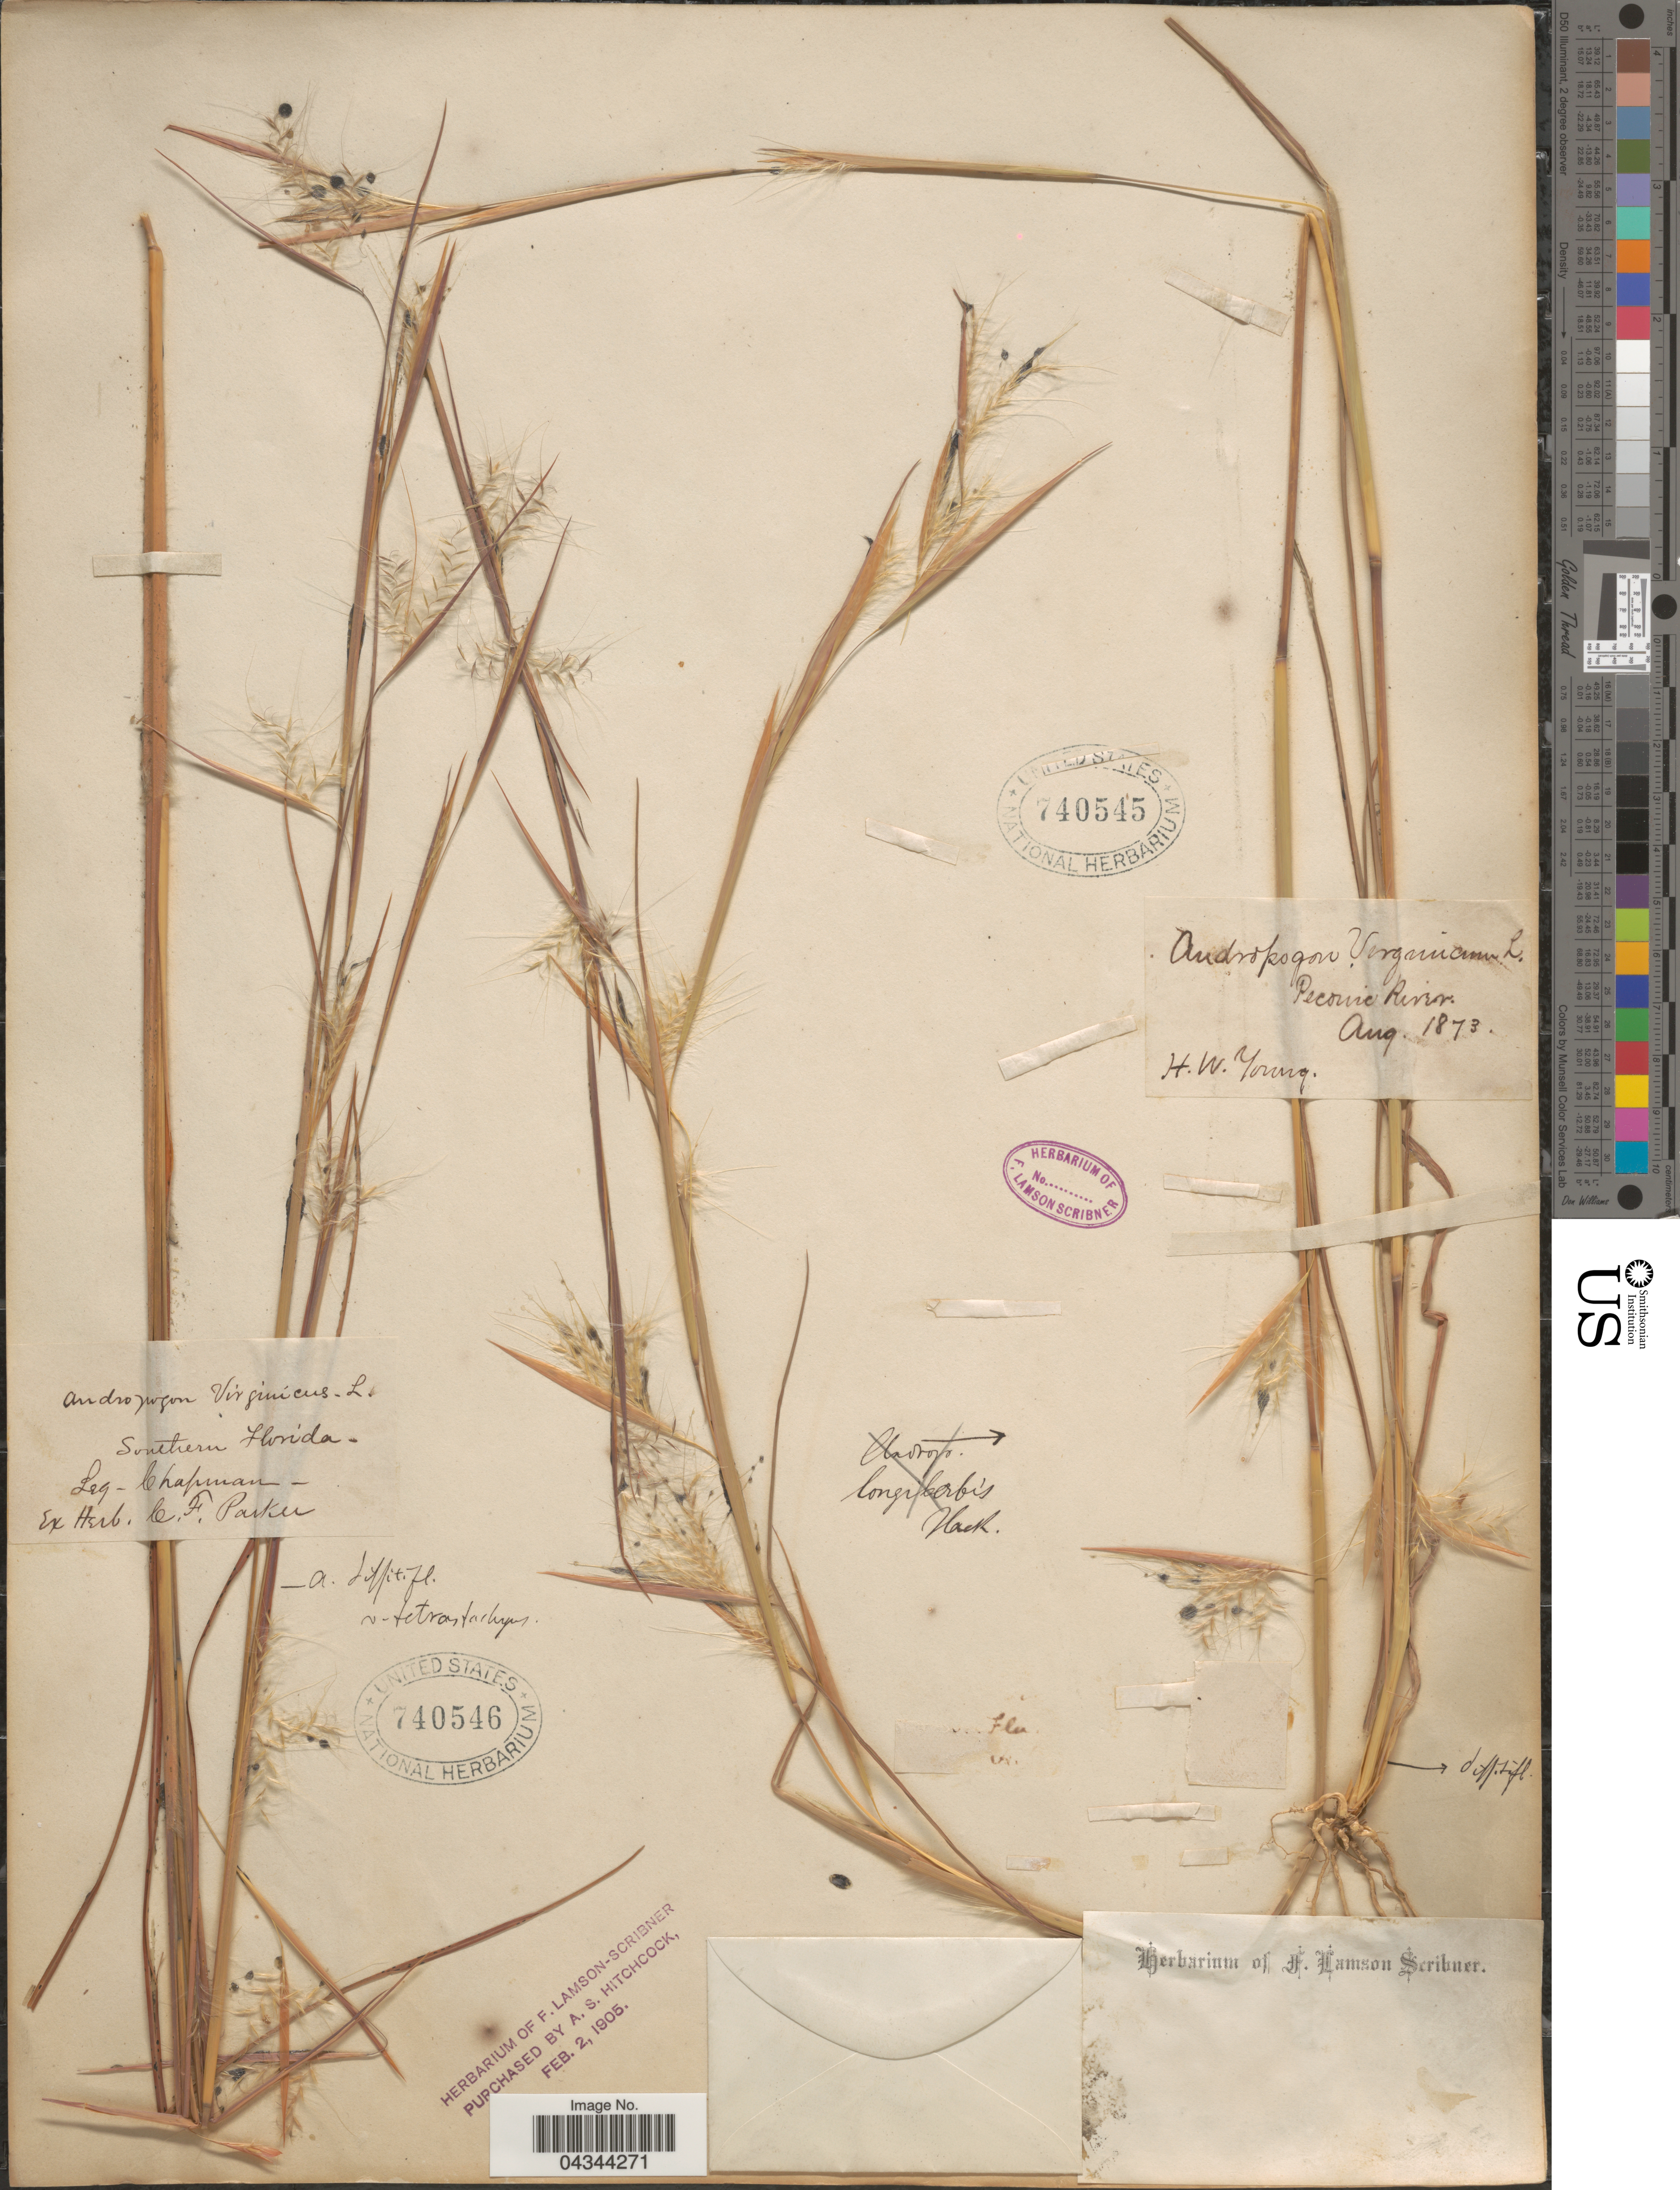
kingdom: Plantae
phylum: Tracheophyta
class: Liliopsida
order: Poales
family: Poaceae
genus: Andropogon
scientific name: Andropogon virginicus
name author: L.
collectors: A. Chapman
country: United States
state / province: Florida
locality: Southern Florida.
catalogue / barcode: US 740546-2